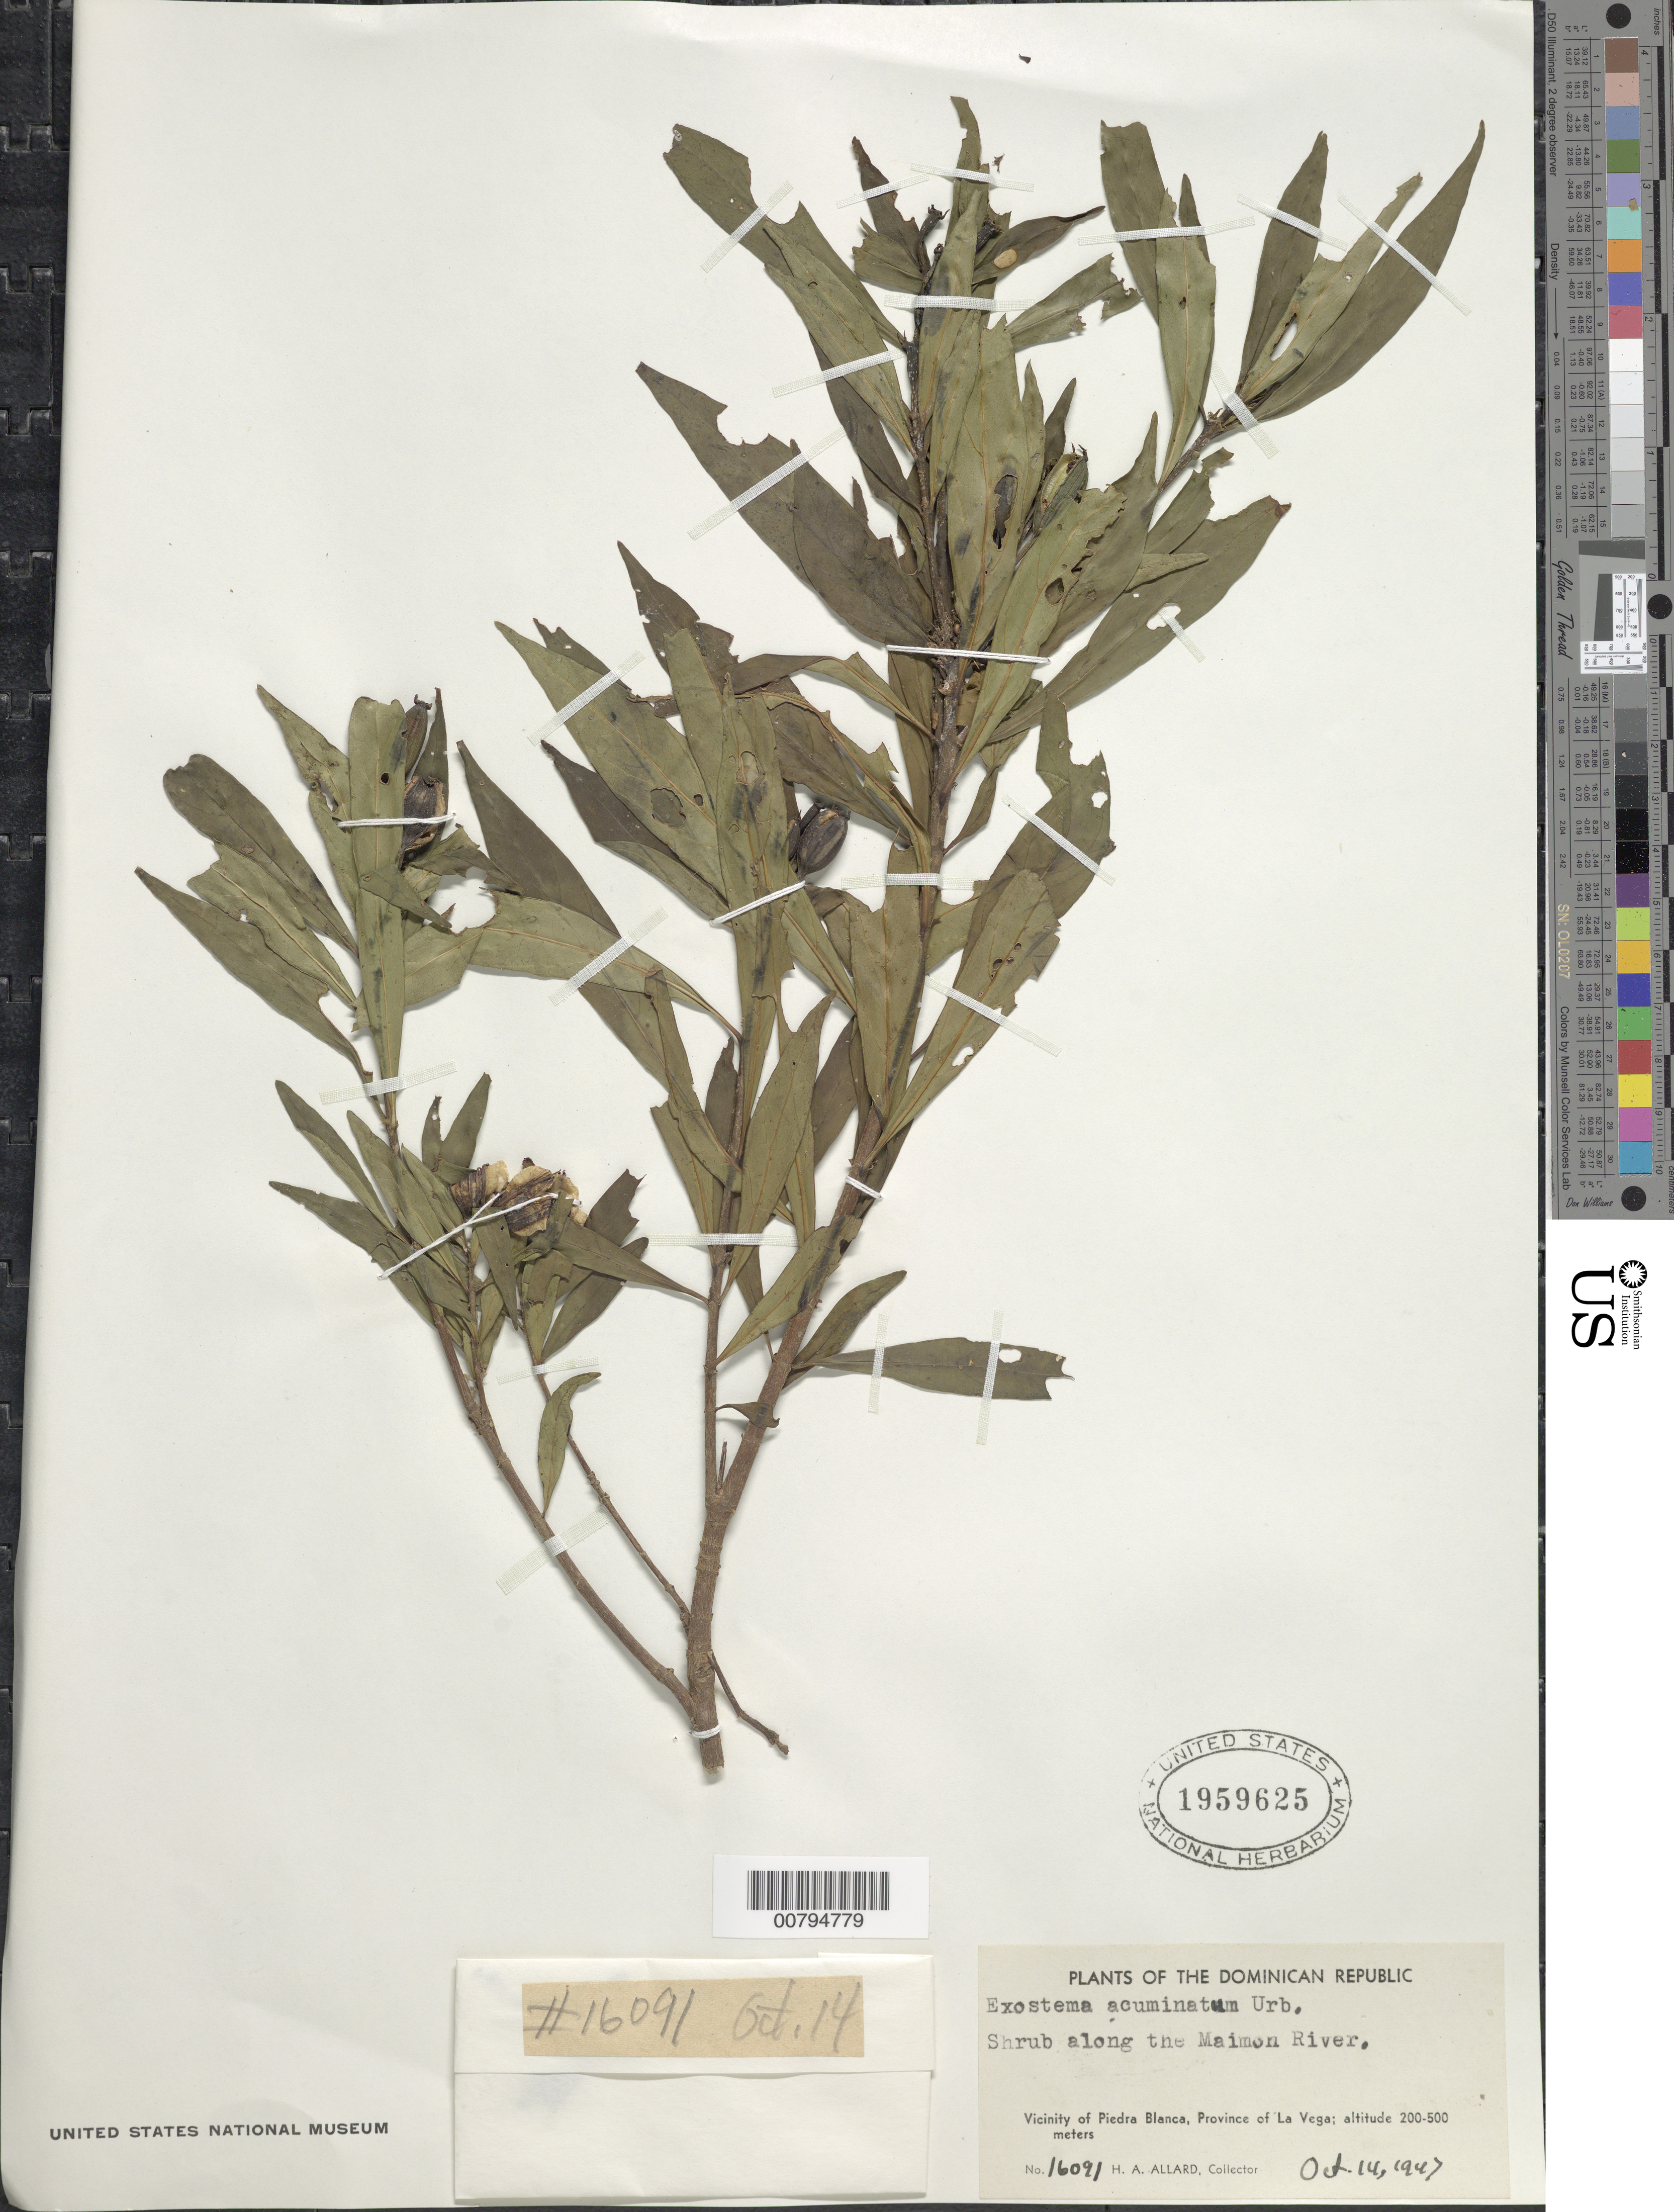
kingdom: Plantae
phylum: Tracheophyta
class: Magnoliopsida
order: Gentianales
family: Rubiaceae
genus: Exostema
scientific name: Exostema longiflorum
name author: (Lamb.) Roem. & Schult.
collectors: H. A. Allard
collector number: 16091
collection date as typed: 14 Oct 1947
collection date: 1947-10-14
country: Dominican Republic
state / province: La Vega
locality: Along Maimon River. Vicinity of Piedra Blanca.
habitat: Along river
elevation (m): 200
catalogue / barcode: US 1959625